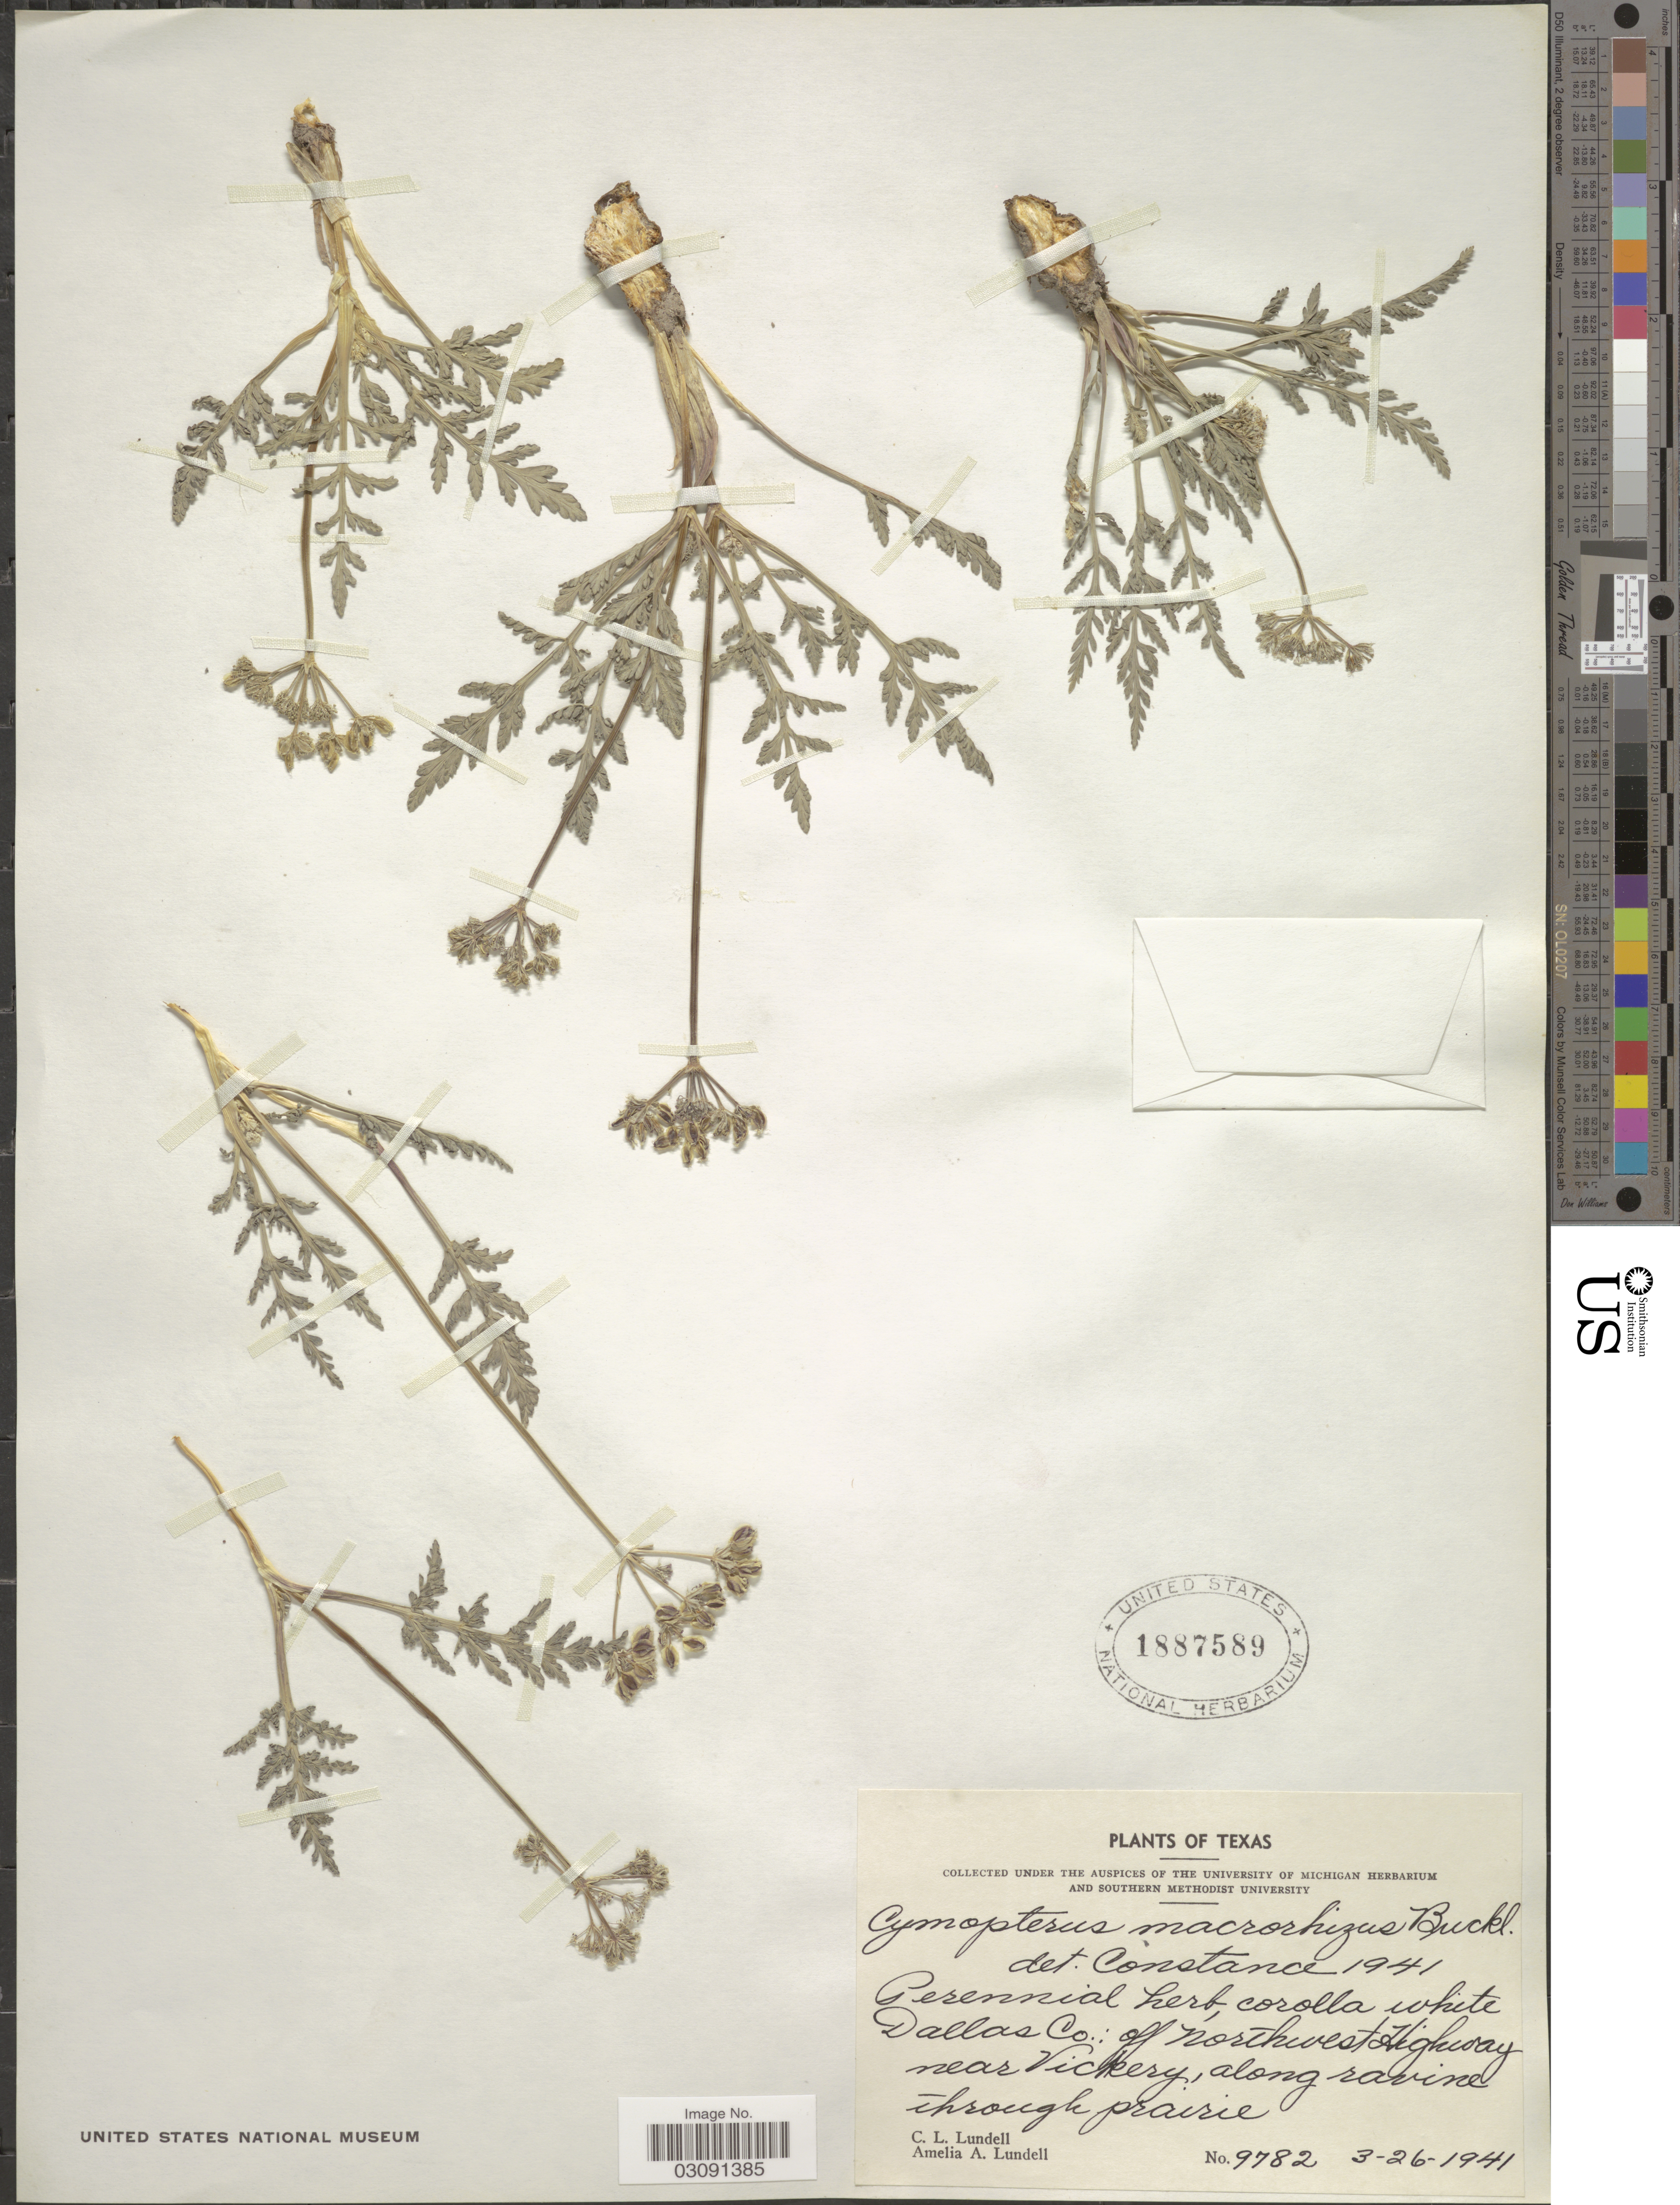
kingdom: Plantae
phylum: Tracheophyta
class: Magnoliopsida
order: Apiales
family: Apiaceae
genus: Cymopterus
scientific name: Cymopterus macrorhizus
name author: Buckley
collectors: C. L. Lundell & A. A. Lundell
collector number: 9782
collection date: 1941-03-26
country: United States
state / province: Texas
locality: Dallas Co.: off northwest Highway near Vickery, along ravine through prairie.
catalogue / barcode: US 1887589